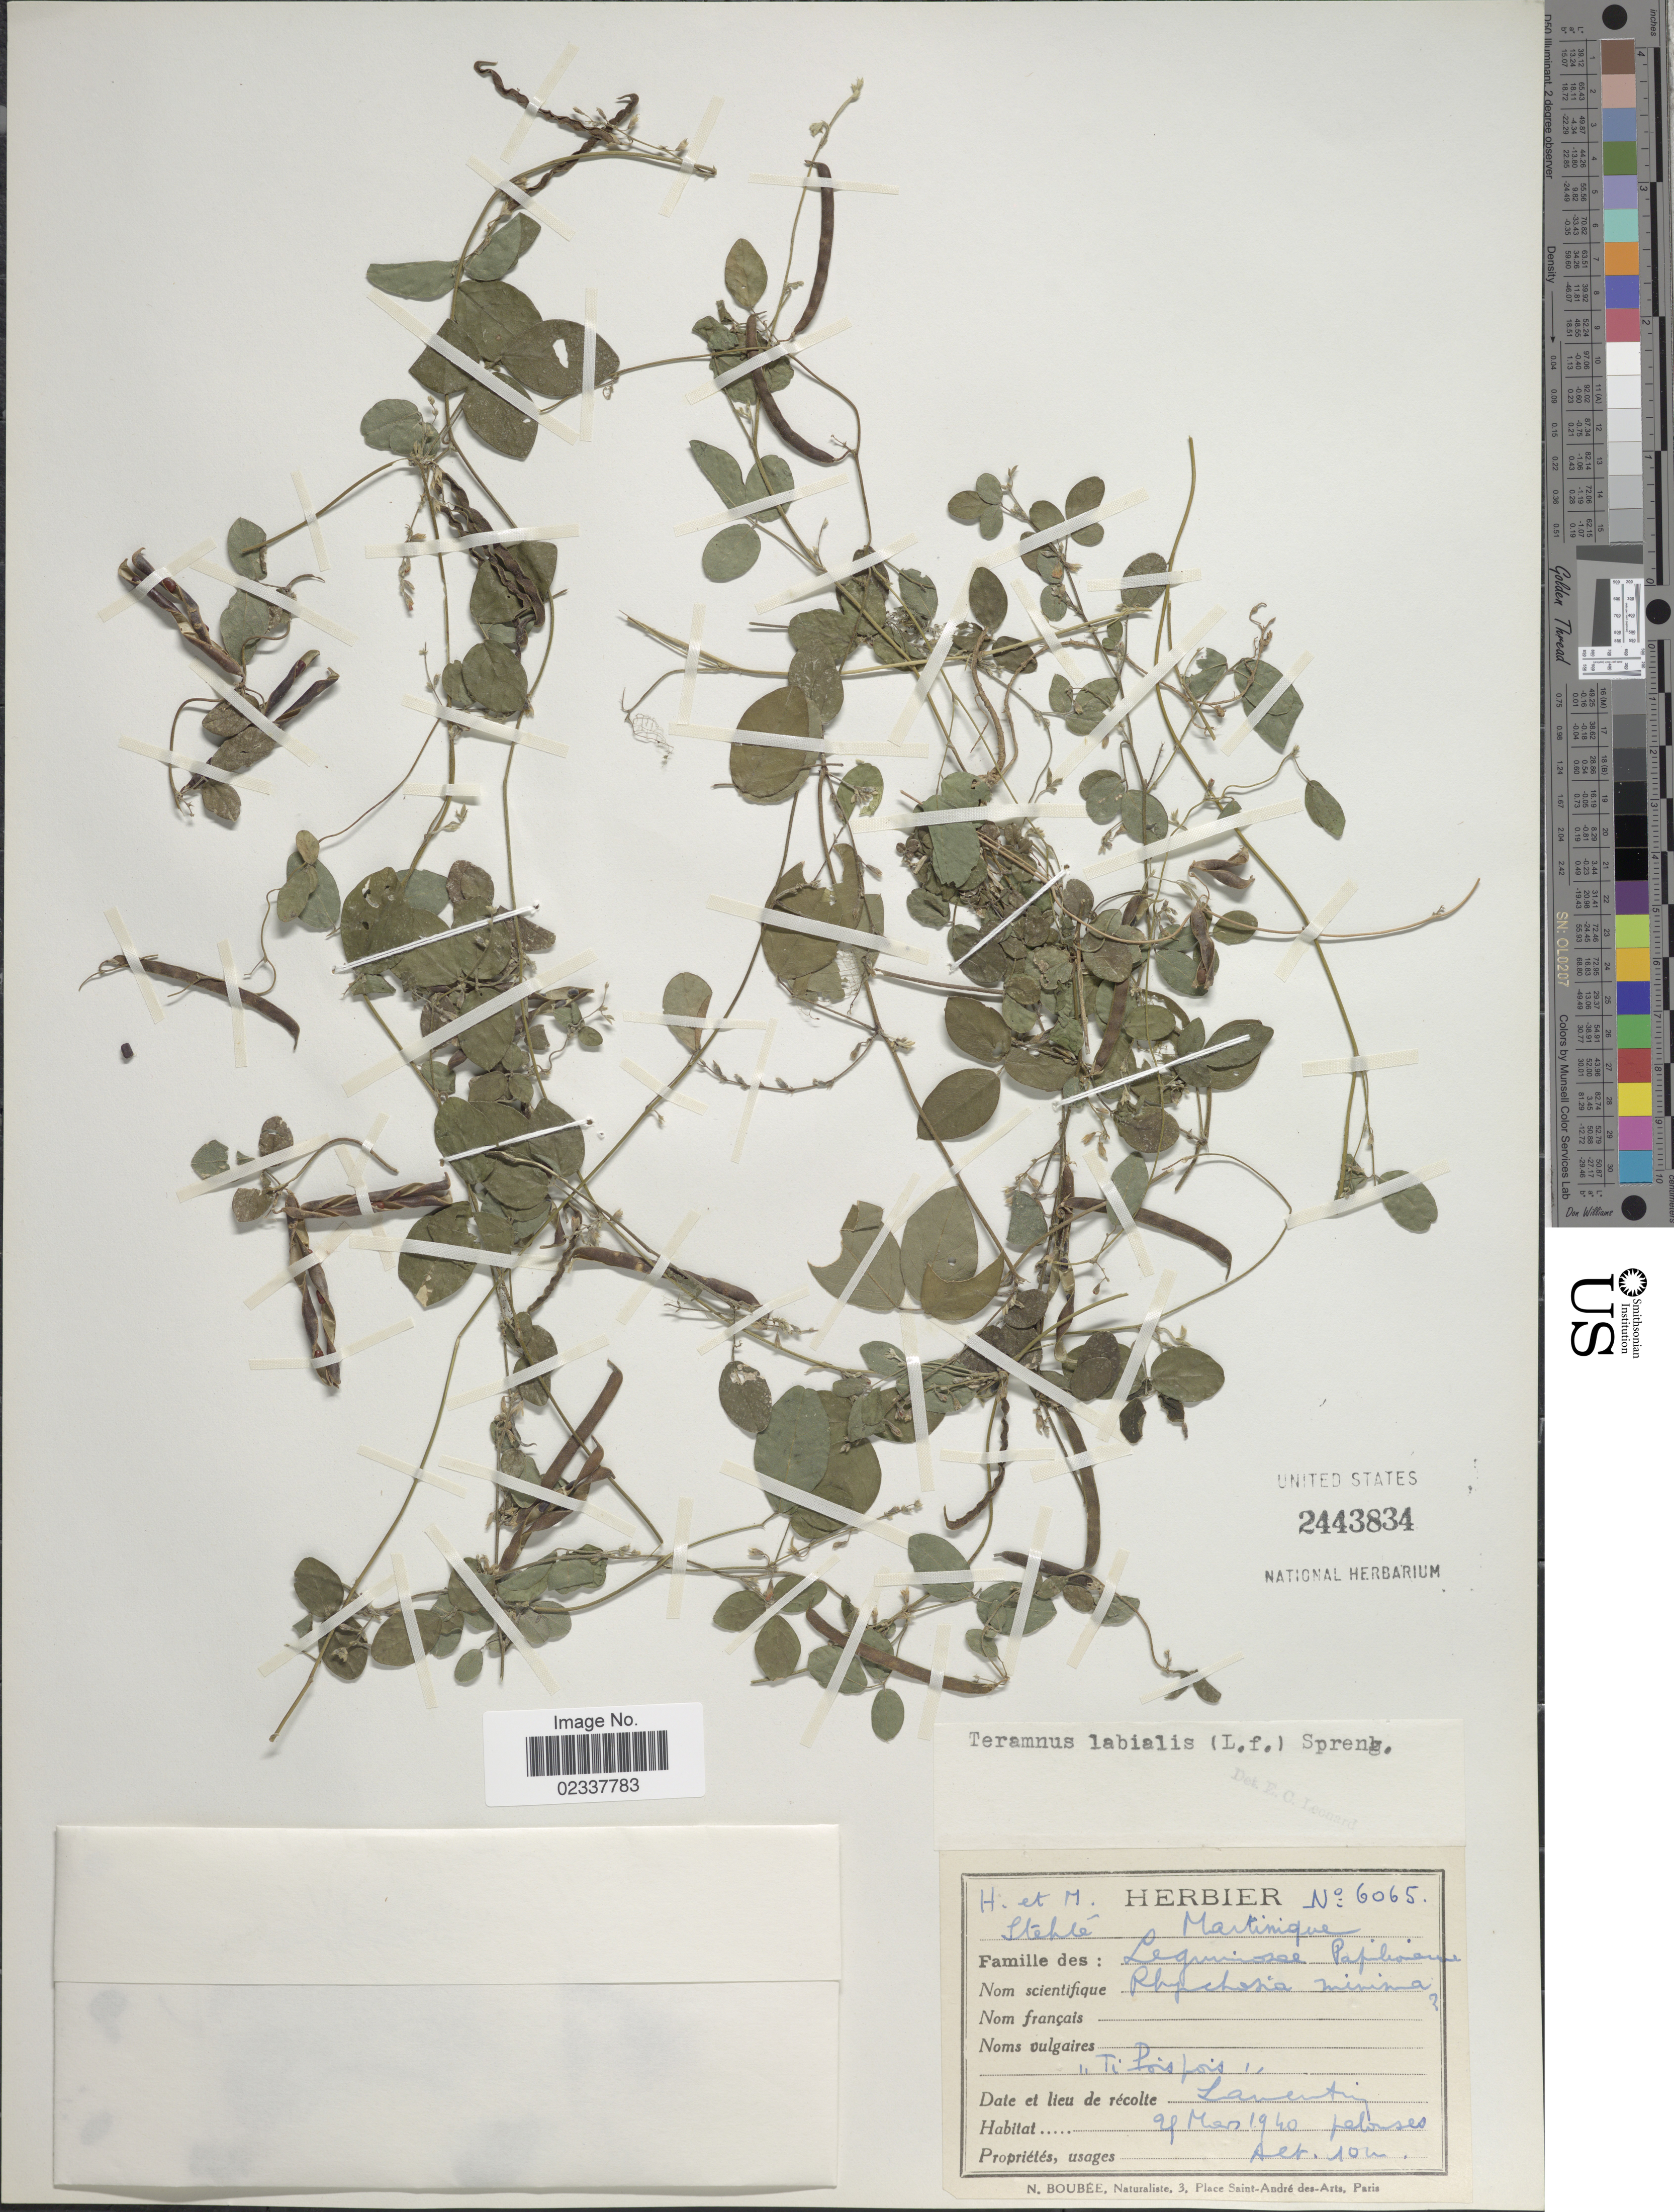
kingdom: Plantae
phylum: Tracheophyta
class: Magnoliopsida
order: Fabales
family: Fabaceae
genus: Teramnus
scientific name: Teramnus labialis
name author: (L. f.) Spreng.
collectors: H. Stehlé & M. Stehlé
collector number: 6065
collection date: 1940-03-29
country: Martinique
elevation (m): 10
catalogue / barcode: US 2443834